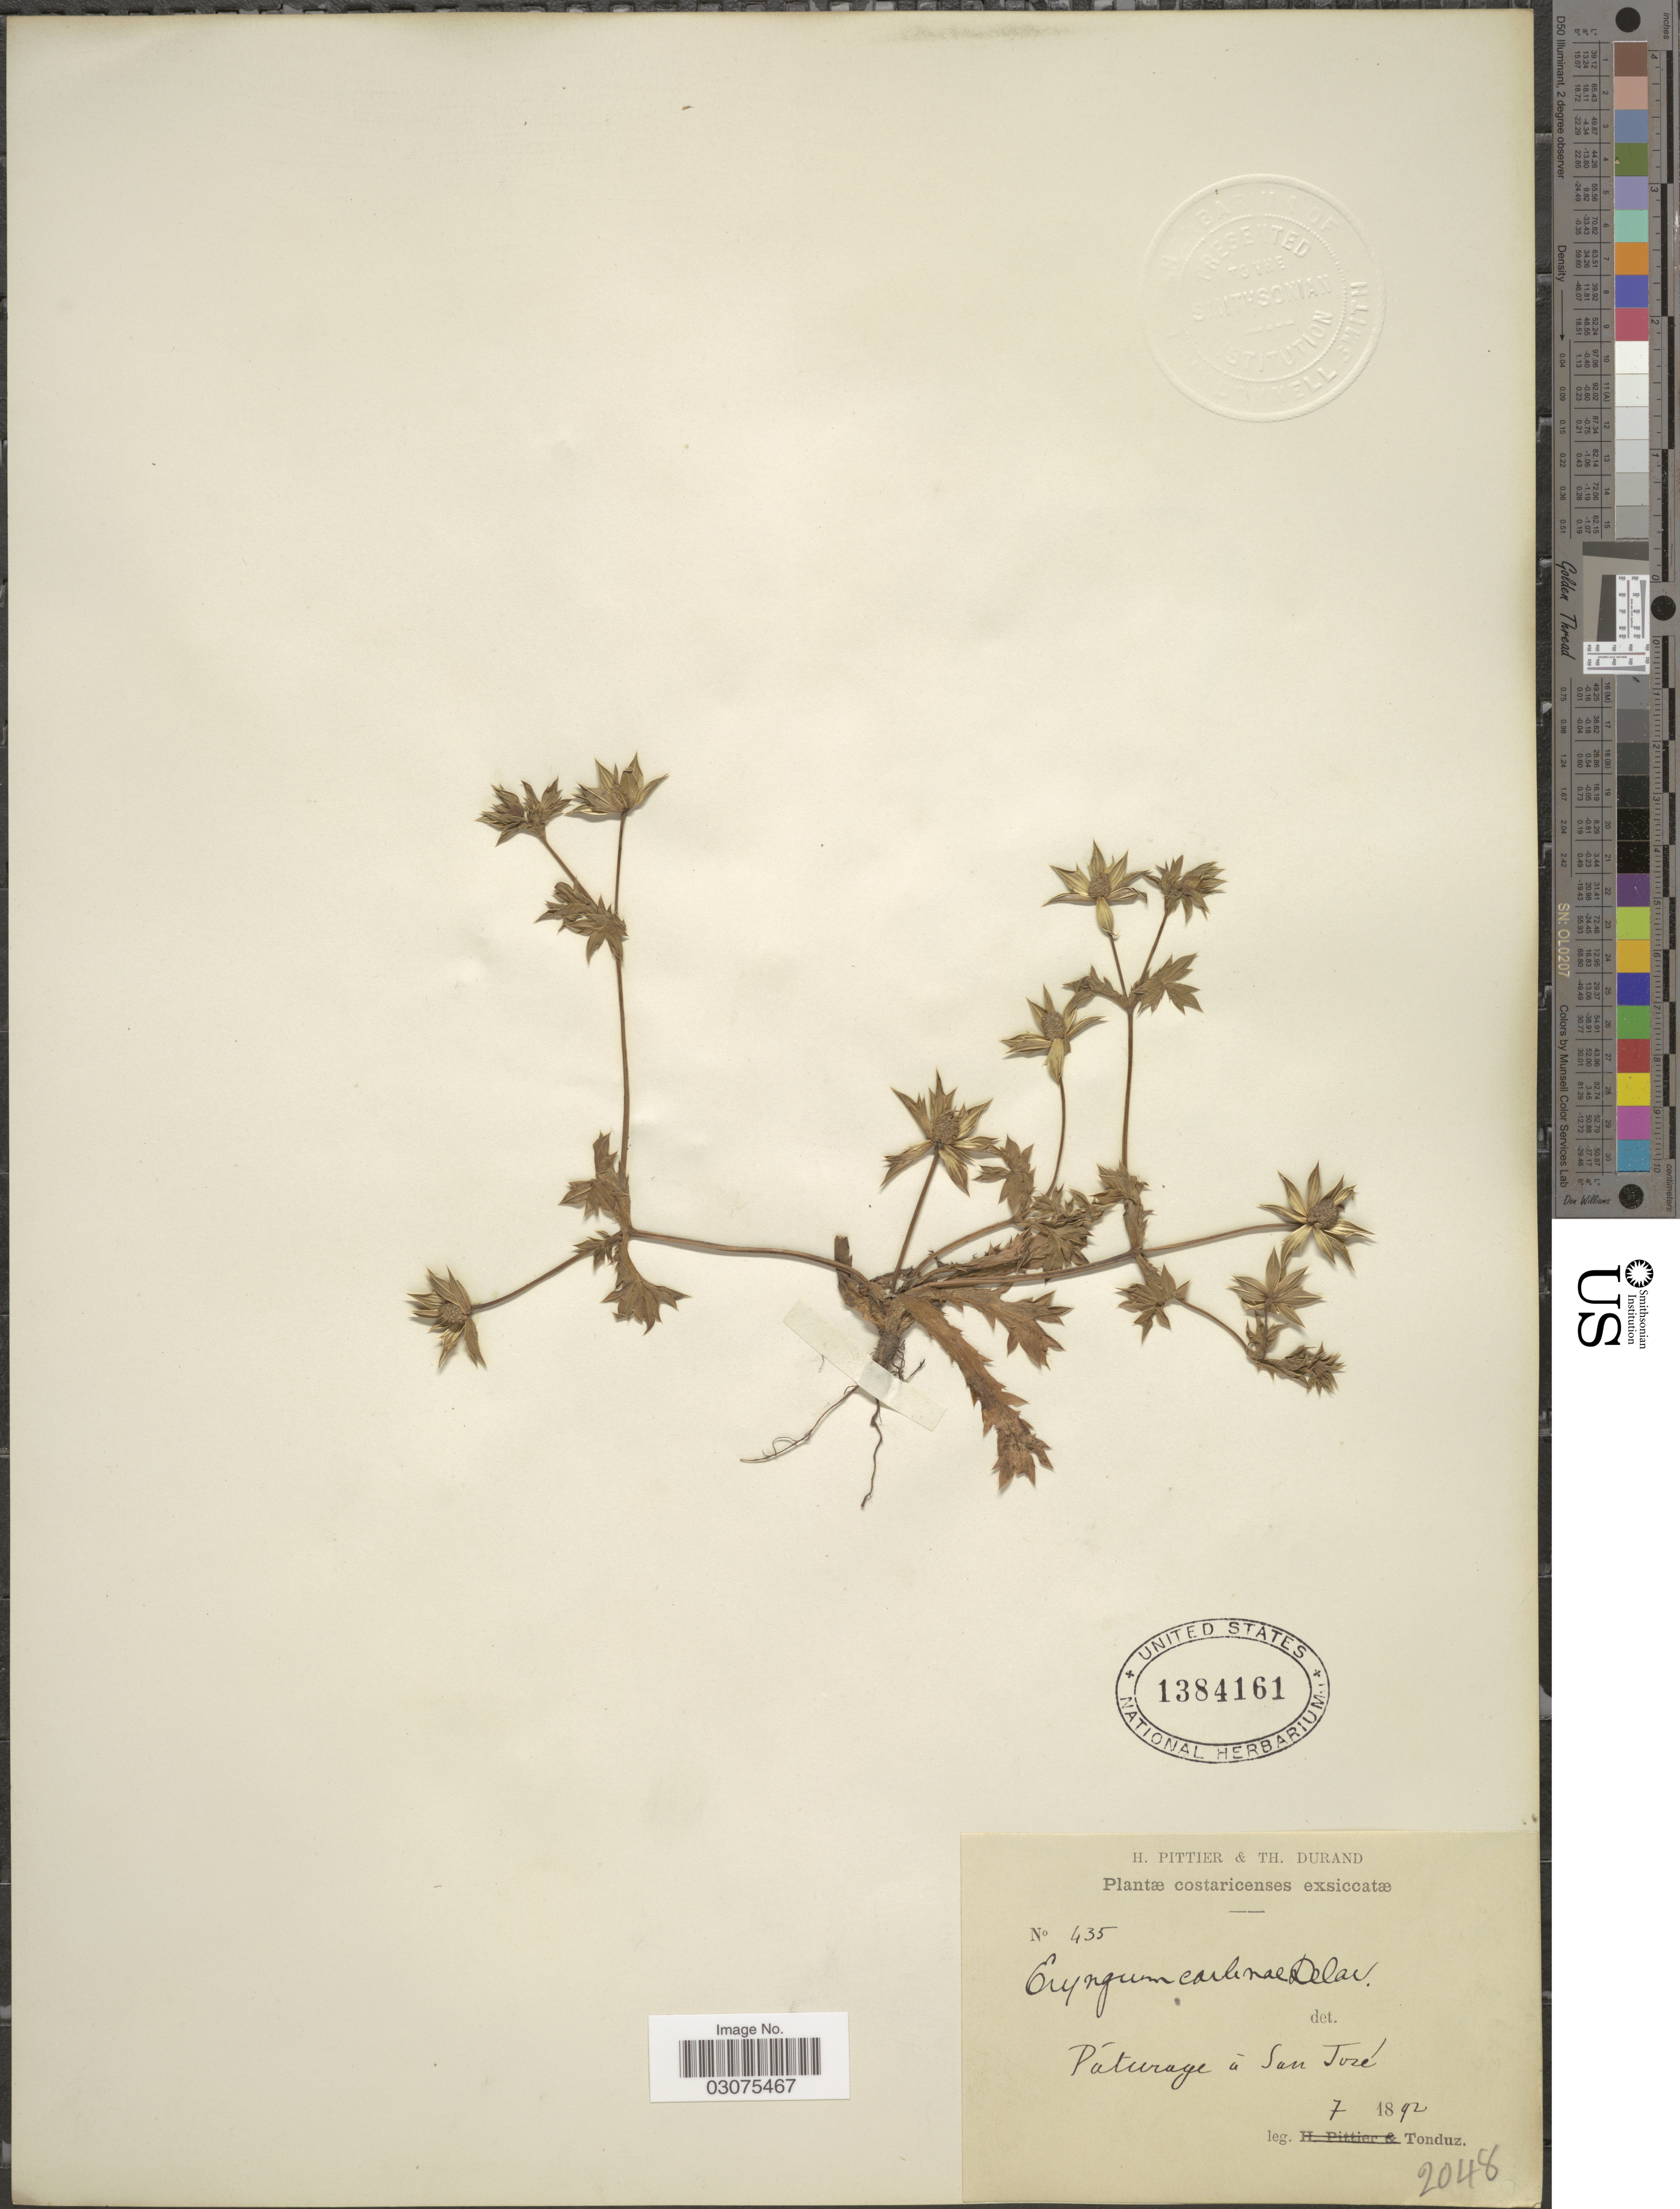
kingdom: Plantae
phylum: Tracheophyta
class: Magnoliopsida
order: Apiales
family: Apiaceae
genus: Eryngium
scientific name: Eryngium carlinae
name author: F. Delaroche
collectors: Tonduz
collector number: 435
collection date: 1892-07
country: Costa Rica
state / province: San José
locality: Páturage á San José.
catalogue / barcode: US 1384161